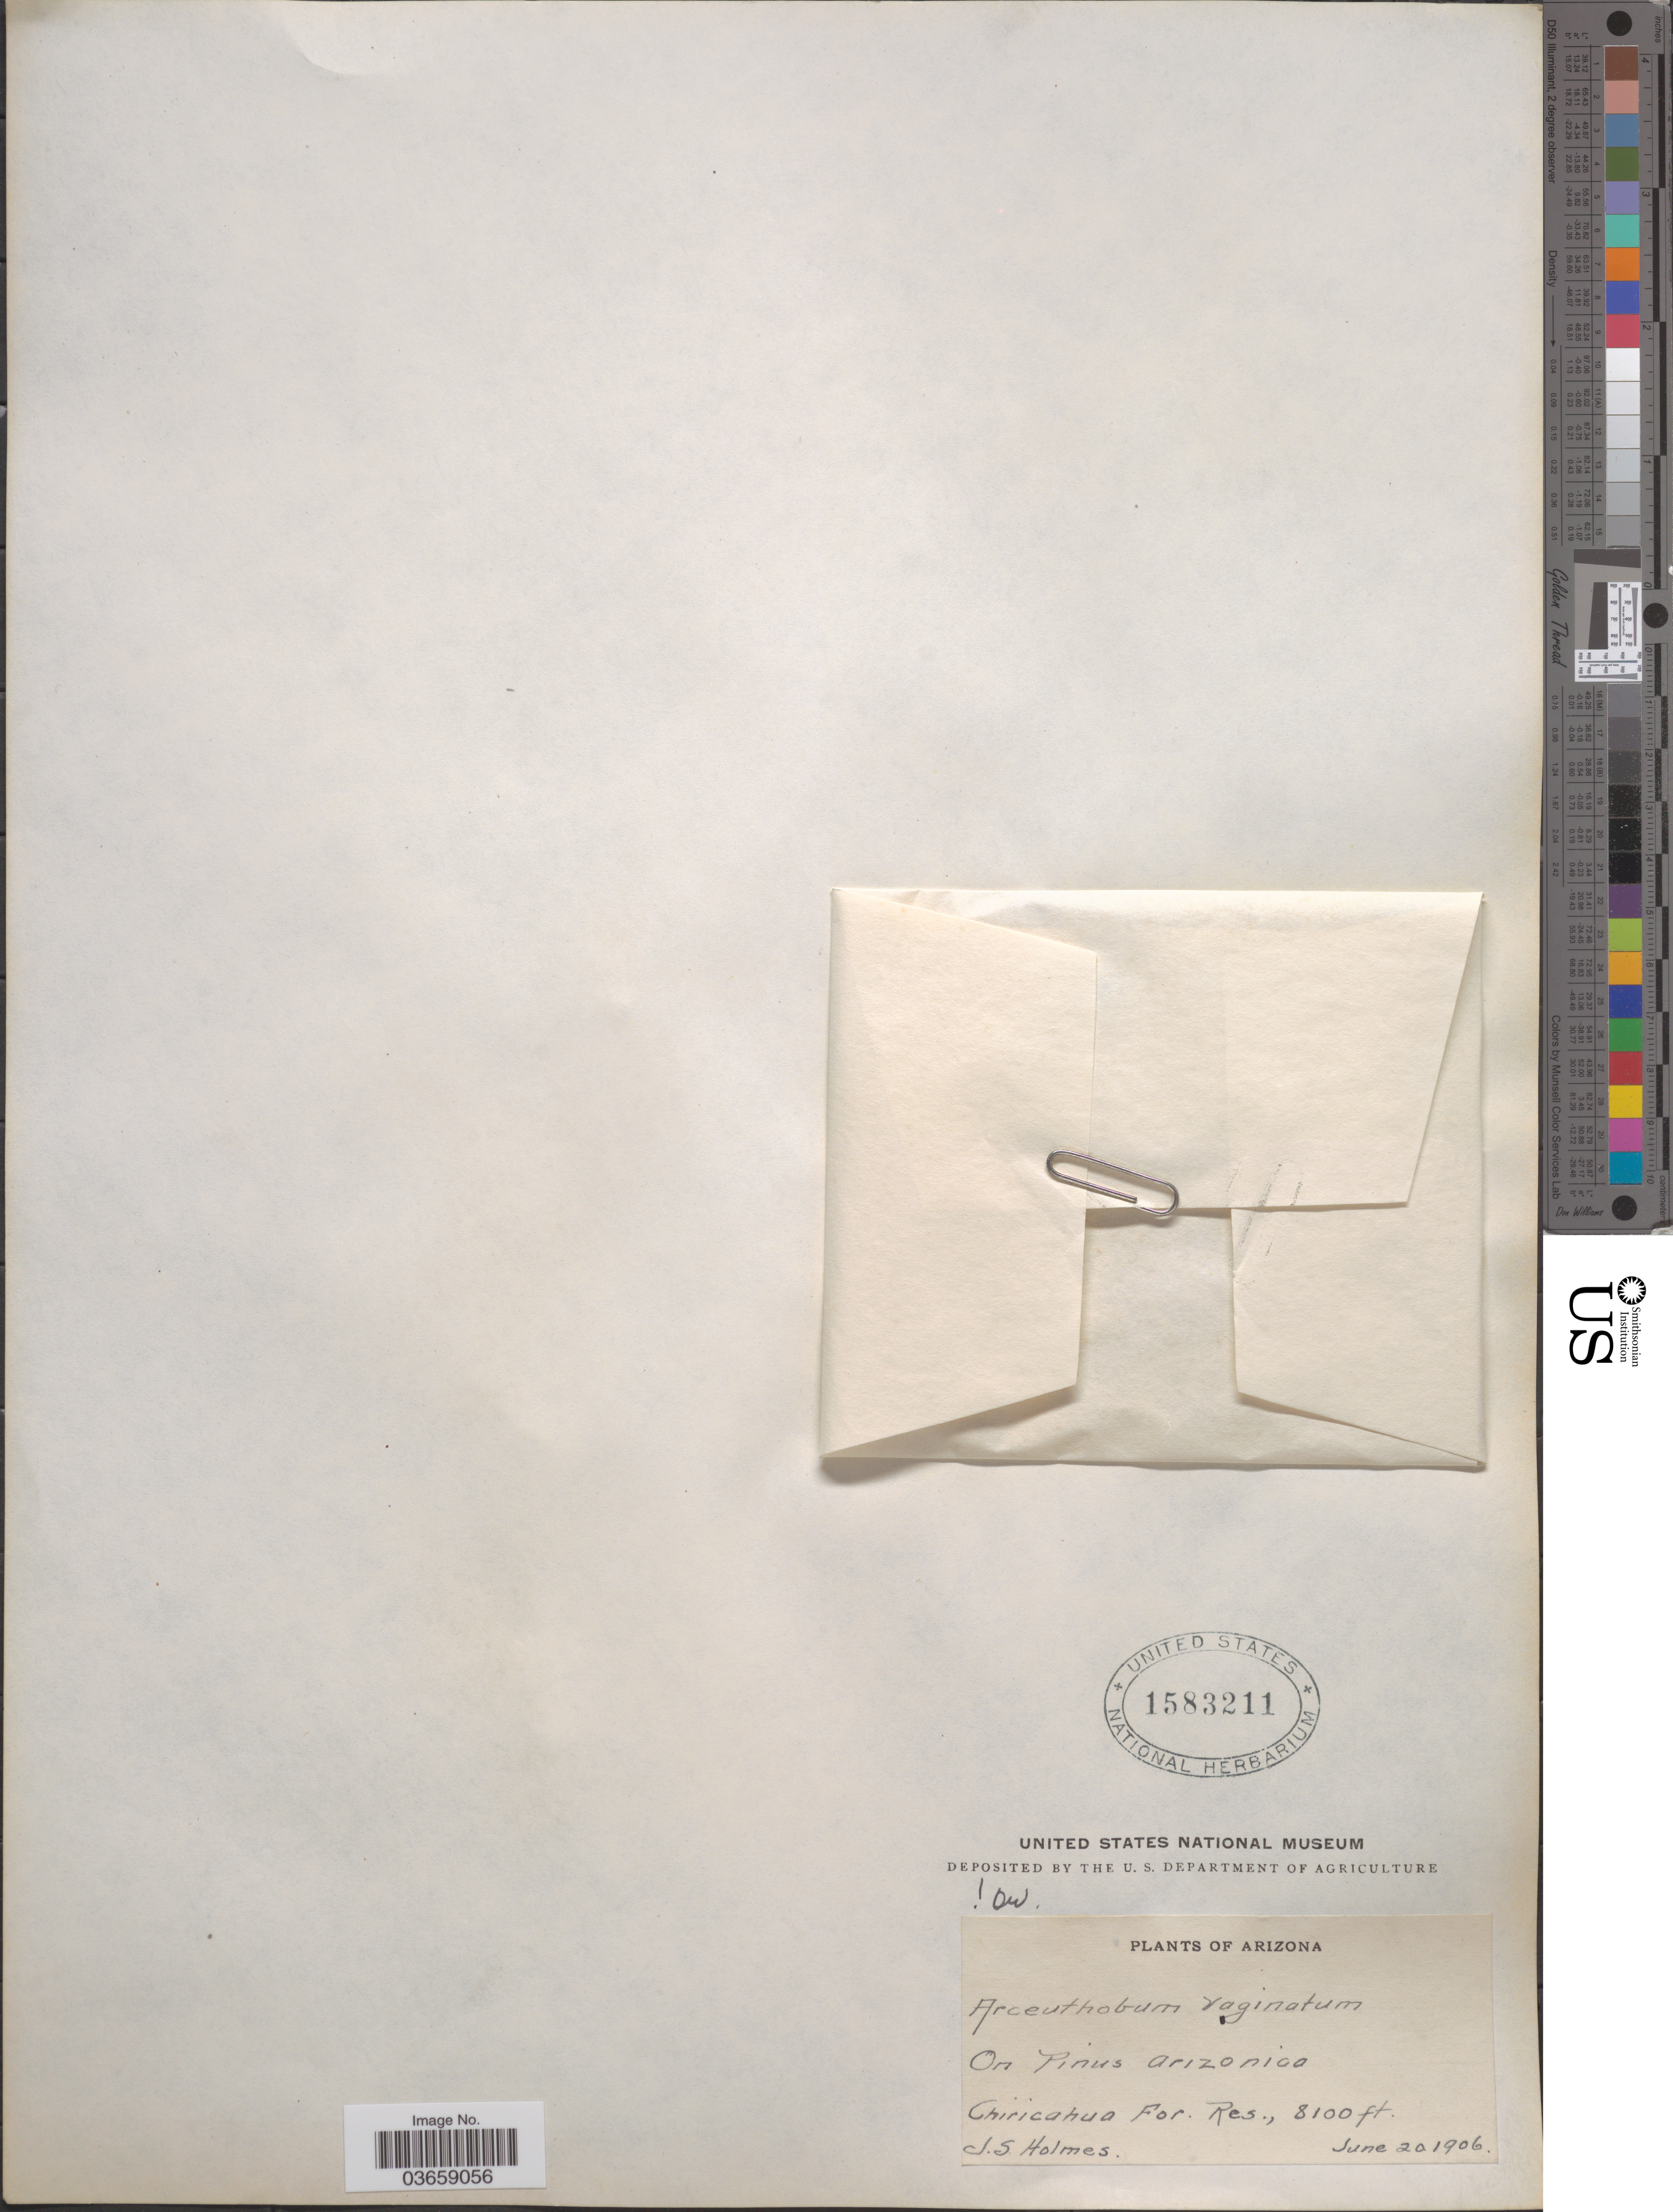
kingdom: Plantae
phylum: Tracheophyta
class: Magnoliopsida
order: Santalales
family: Viscaceae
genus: Arceuthobium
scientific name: Arceuthobium vaginatum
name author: (Humb. & Bonpl. ex Willd.) J. Presl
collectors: J. Holmes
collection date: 1906-06-20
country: United States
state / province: Arizona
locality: Chiricahua For. Res.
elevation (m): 2469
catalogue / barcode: US 1583211